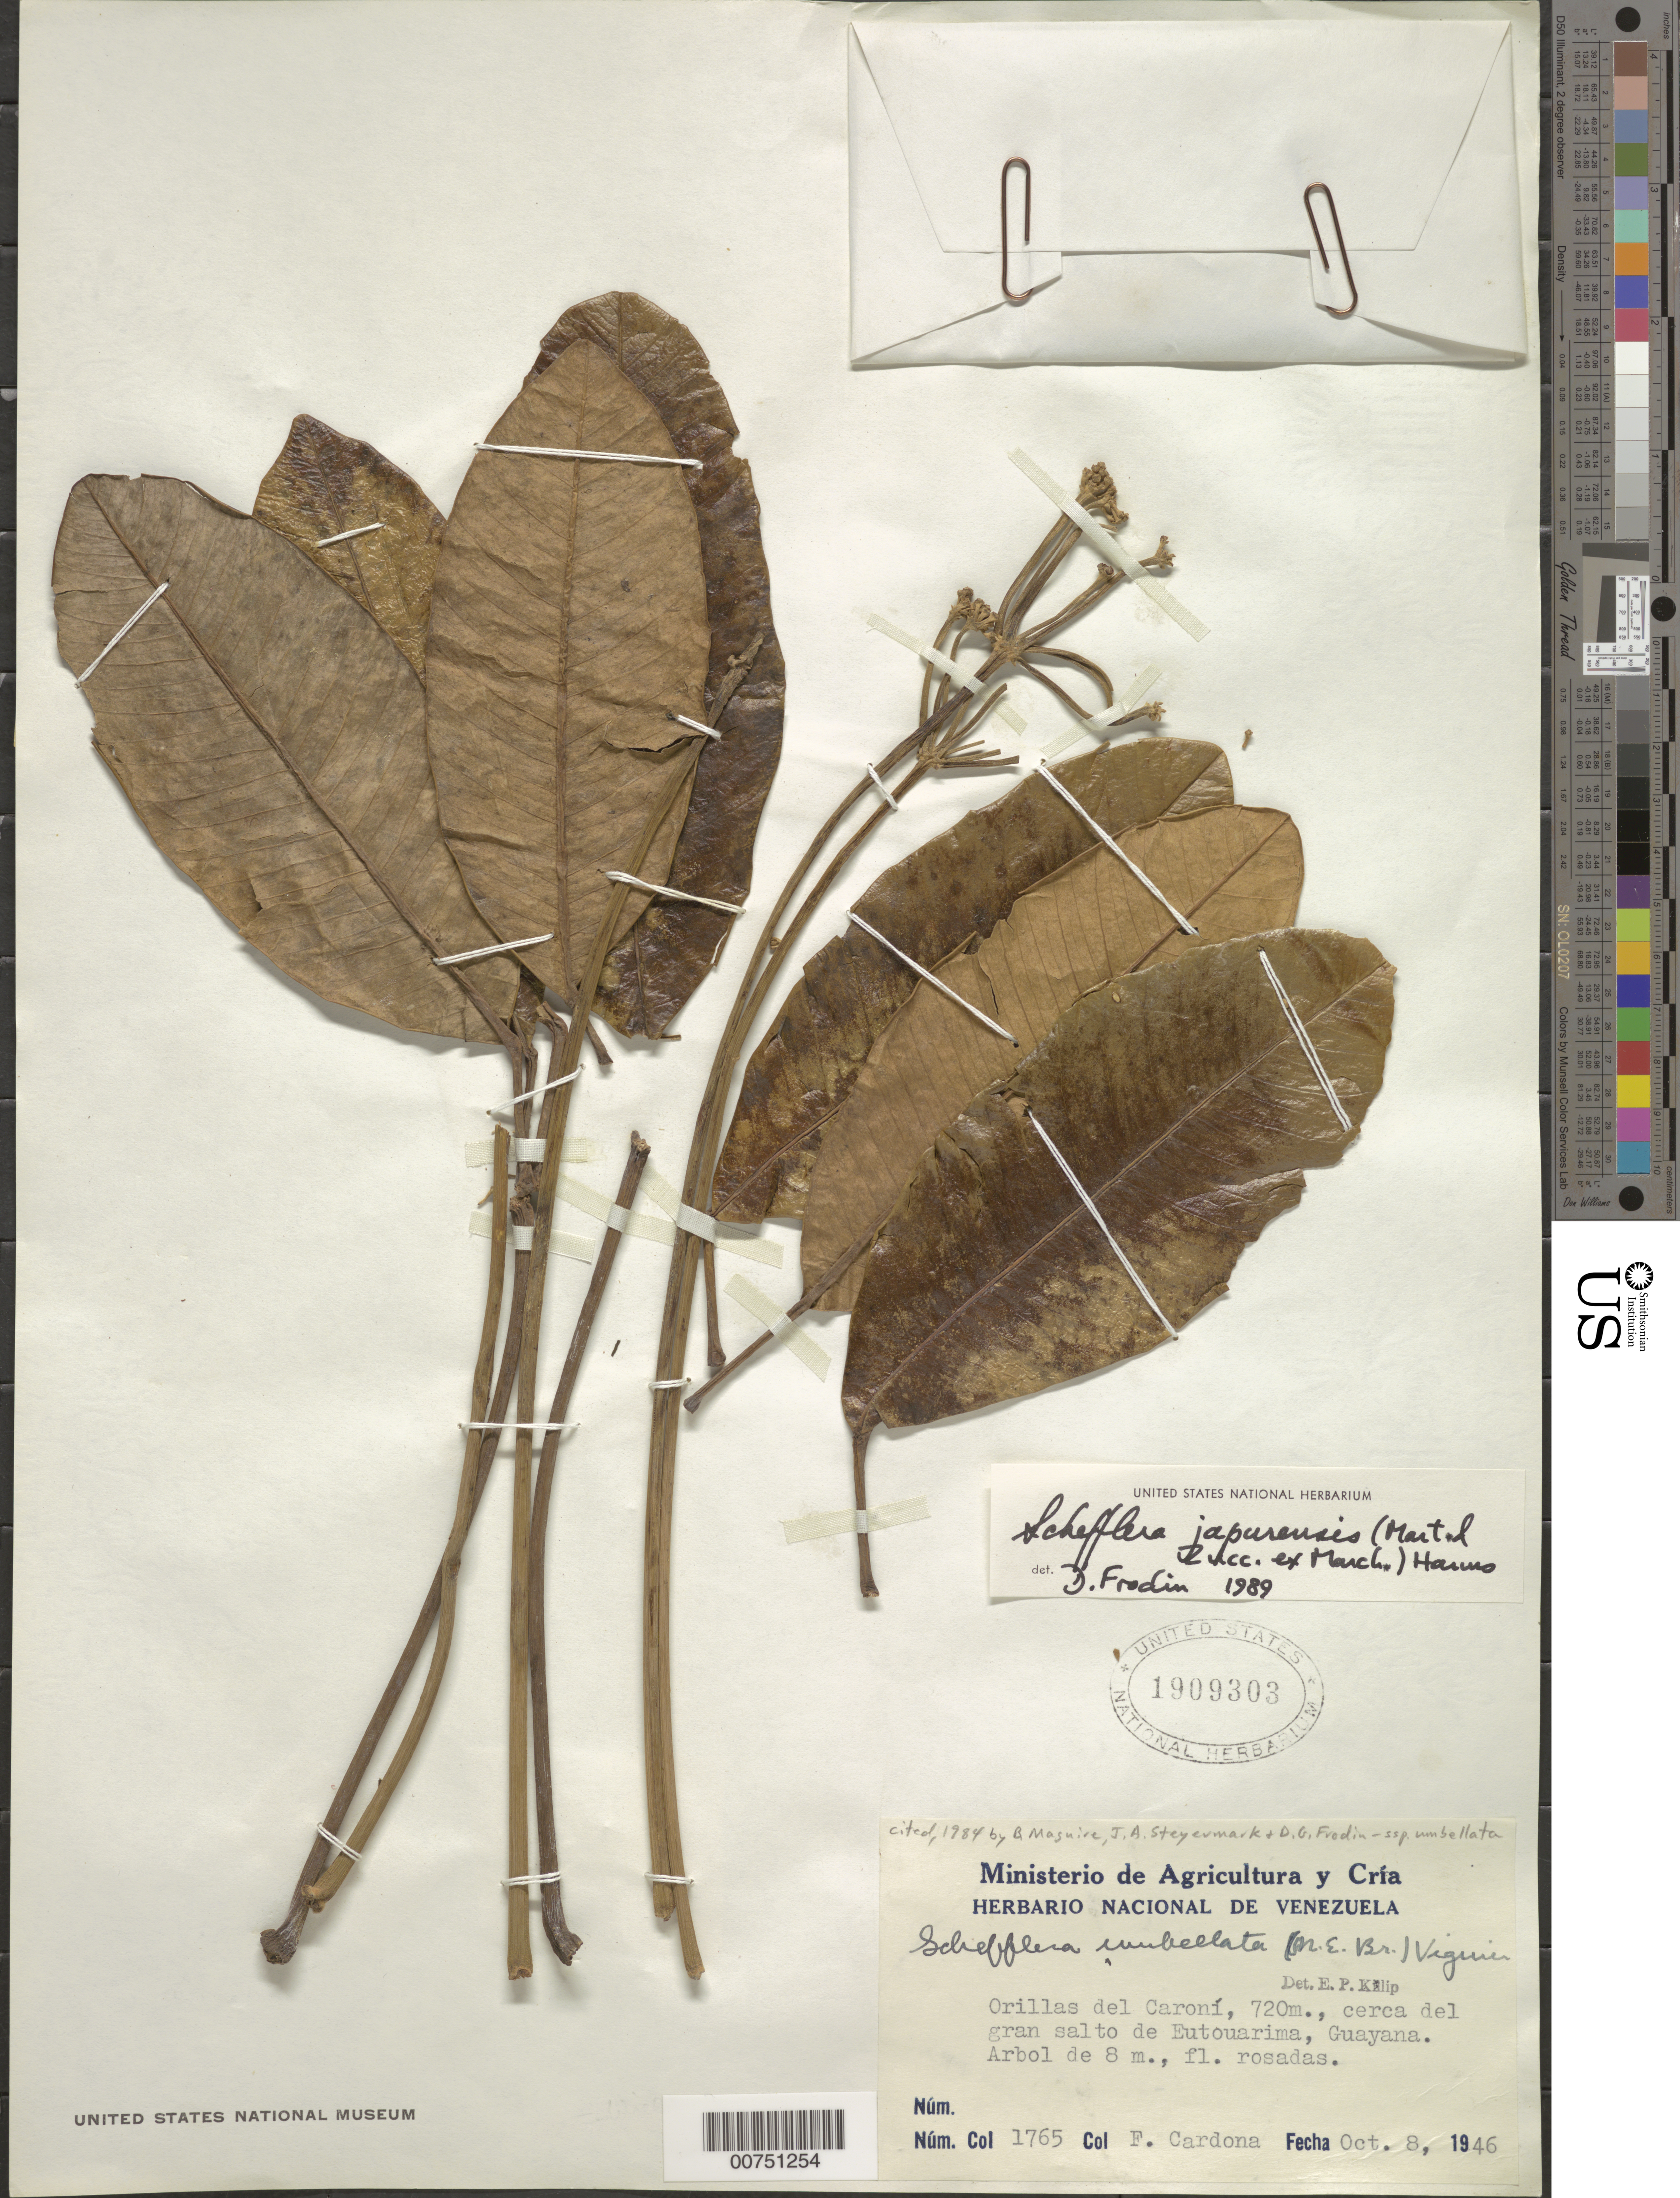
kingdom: Plantae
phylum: Tracheophyta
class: Magnoliopsida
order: Apiales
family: Araliaceae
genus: Schefflera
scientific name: Schefflera japurensis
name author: (Mart. & Zucc. ex Marchal) Harms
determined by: Frodin, D. G.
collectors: F. Cardona Puig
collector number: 1765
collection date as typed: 8-Oct-46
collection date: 1946-10-08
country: Venezuela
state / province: Bolívar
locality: Salto Euto-uarima, Río Caroní, Guayana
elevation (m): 720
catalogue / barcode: US 1909303